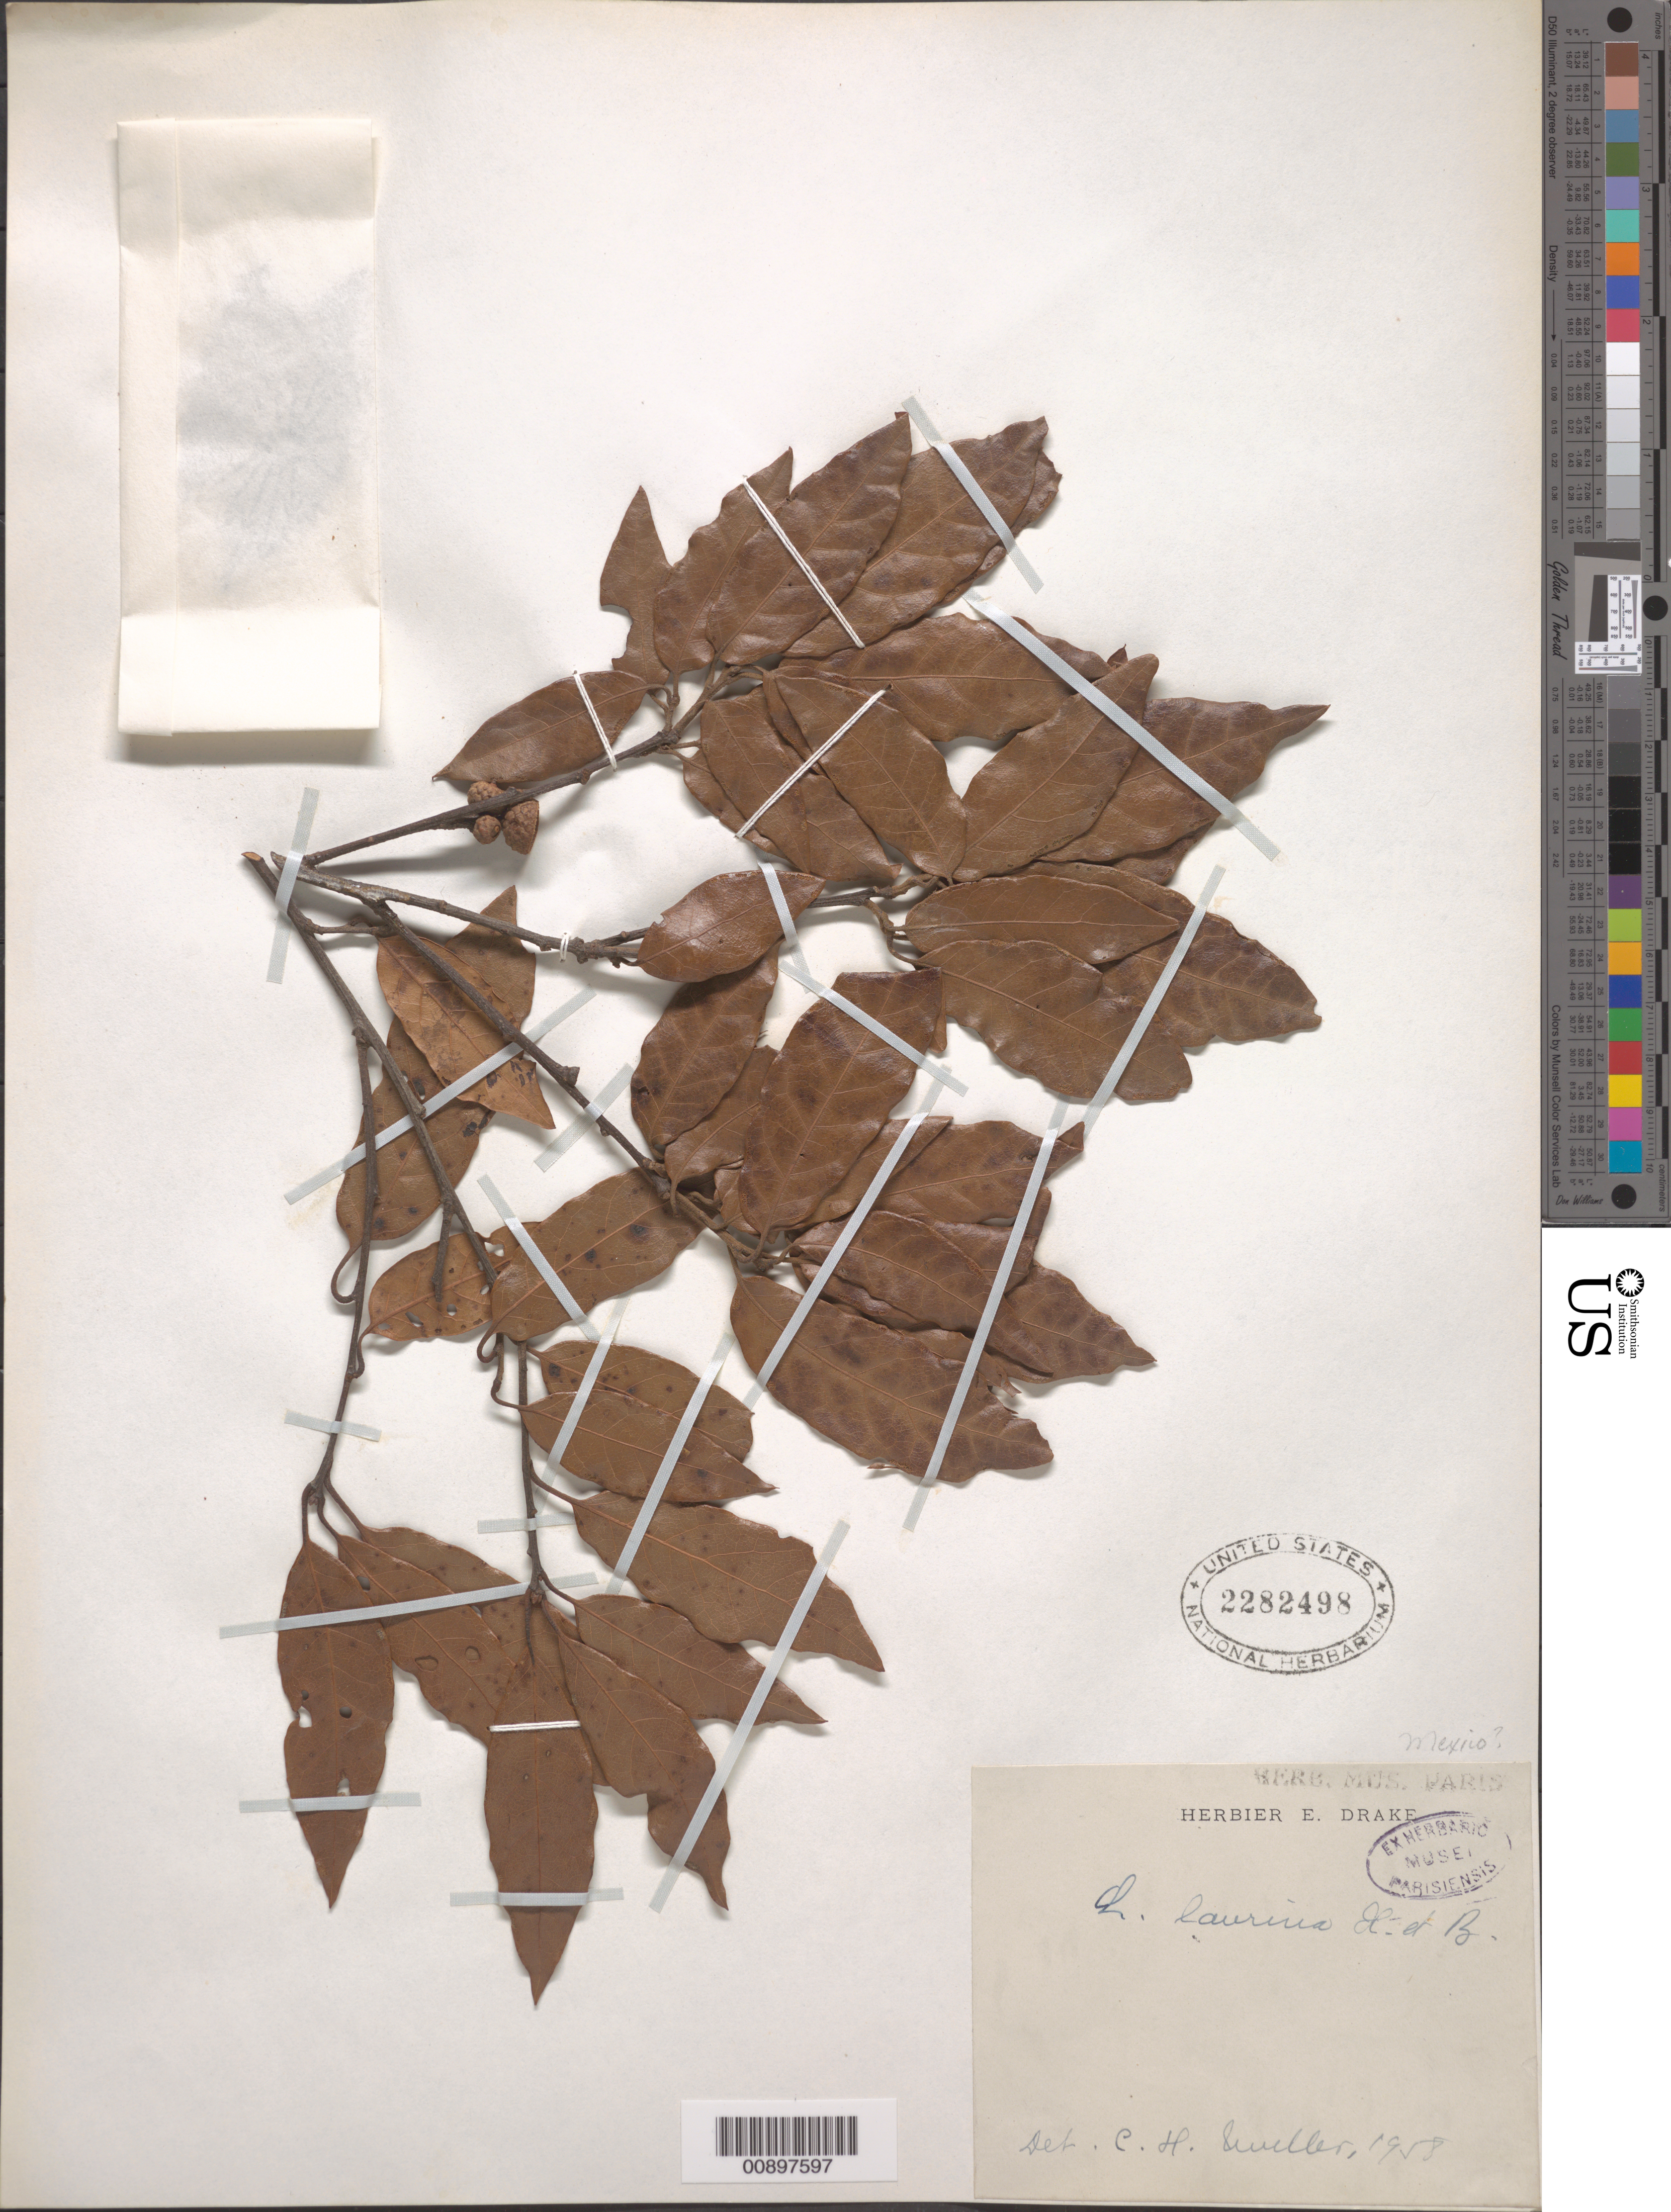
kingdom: Plantae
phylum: Tracheophyta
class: Magnoliopsida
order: Fagales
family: Fagaceae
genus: Quercus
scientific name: Quercus laurina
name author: Humb. & Bonpl.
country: Mexico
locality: Mexico (?)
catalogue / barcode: US 2282498